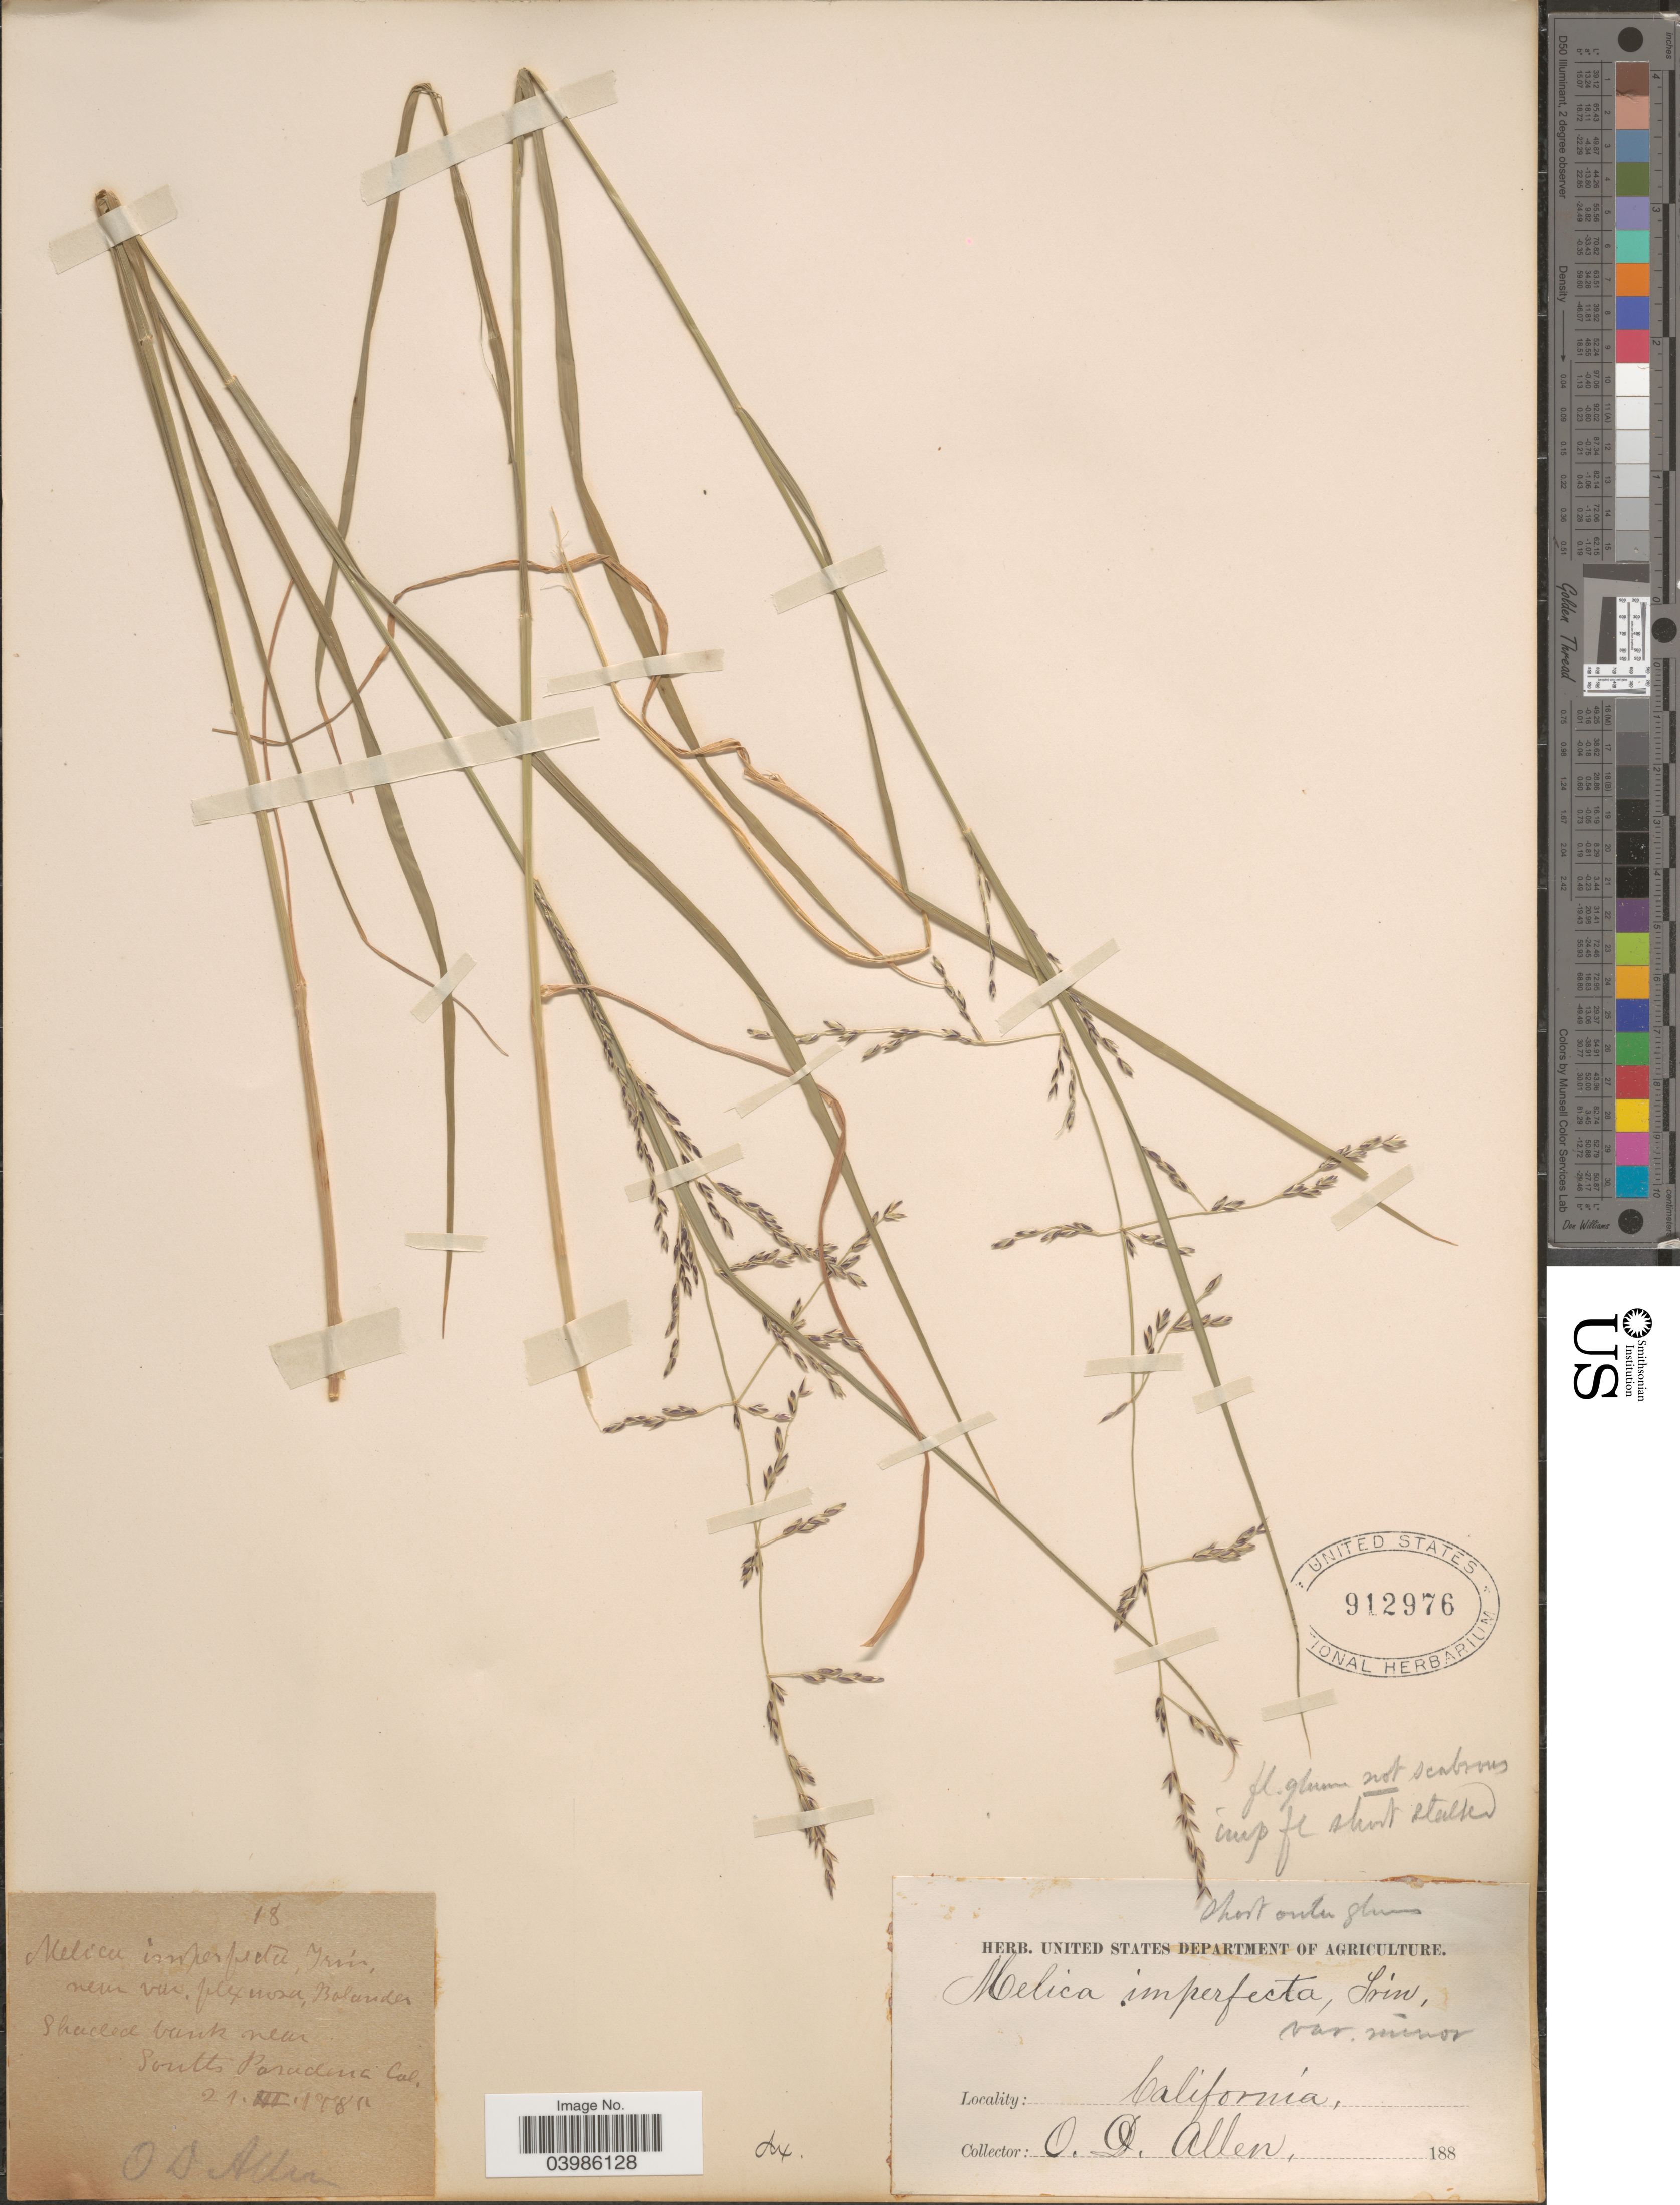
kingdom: Plantae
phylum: Tracheophyta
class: Liliopsida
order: Poales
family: Poaceae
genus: Melica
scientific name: Melica imperfecta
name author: Trin.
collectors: O. D. Allen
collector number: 18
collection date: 1980-03-21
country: United States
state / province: California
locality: Bank near South Paradise.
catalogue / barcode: US 912976